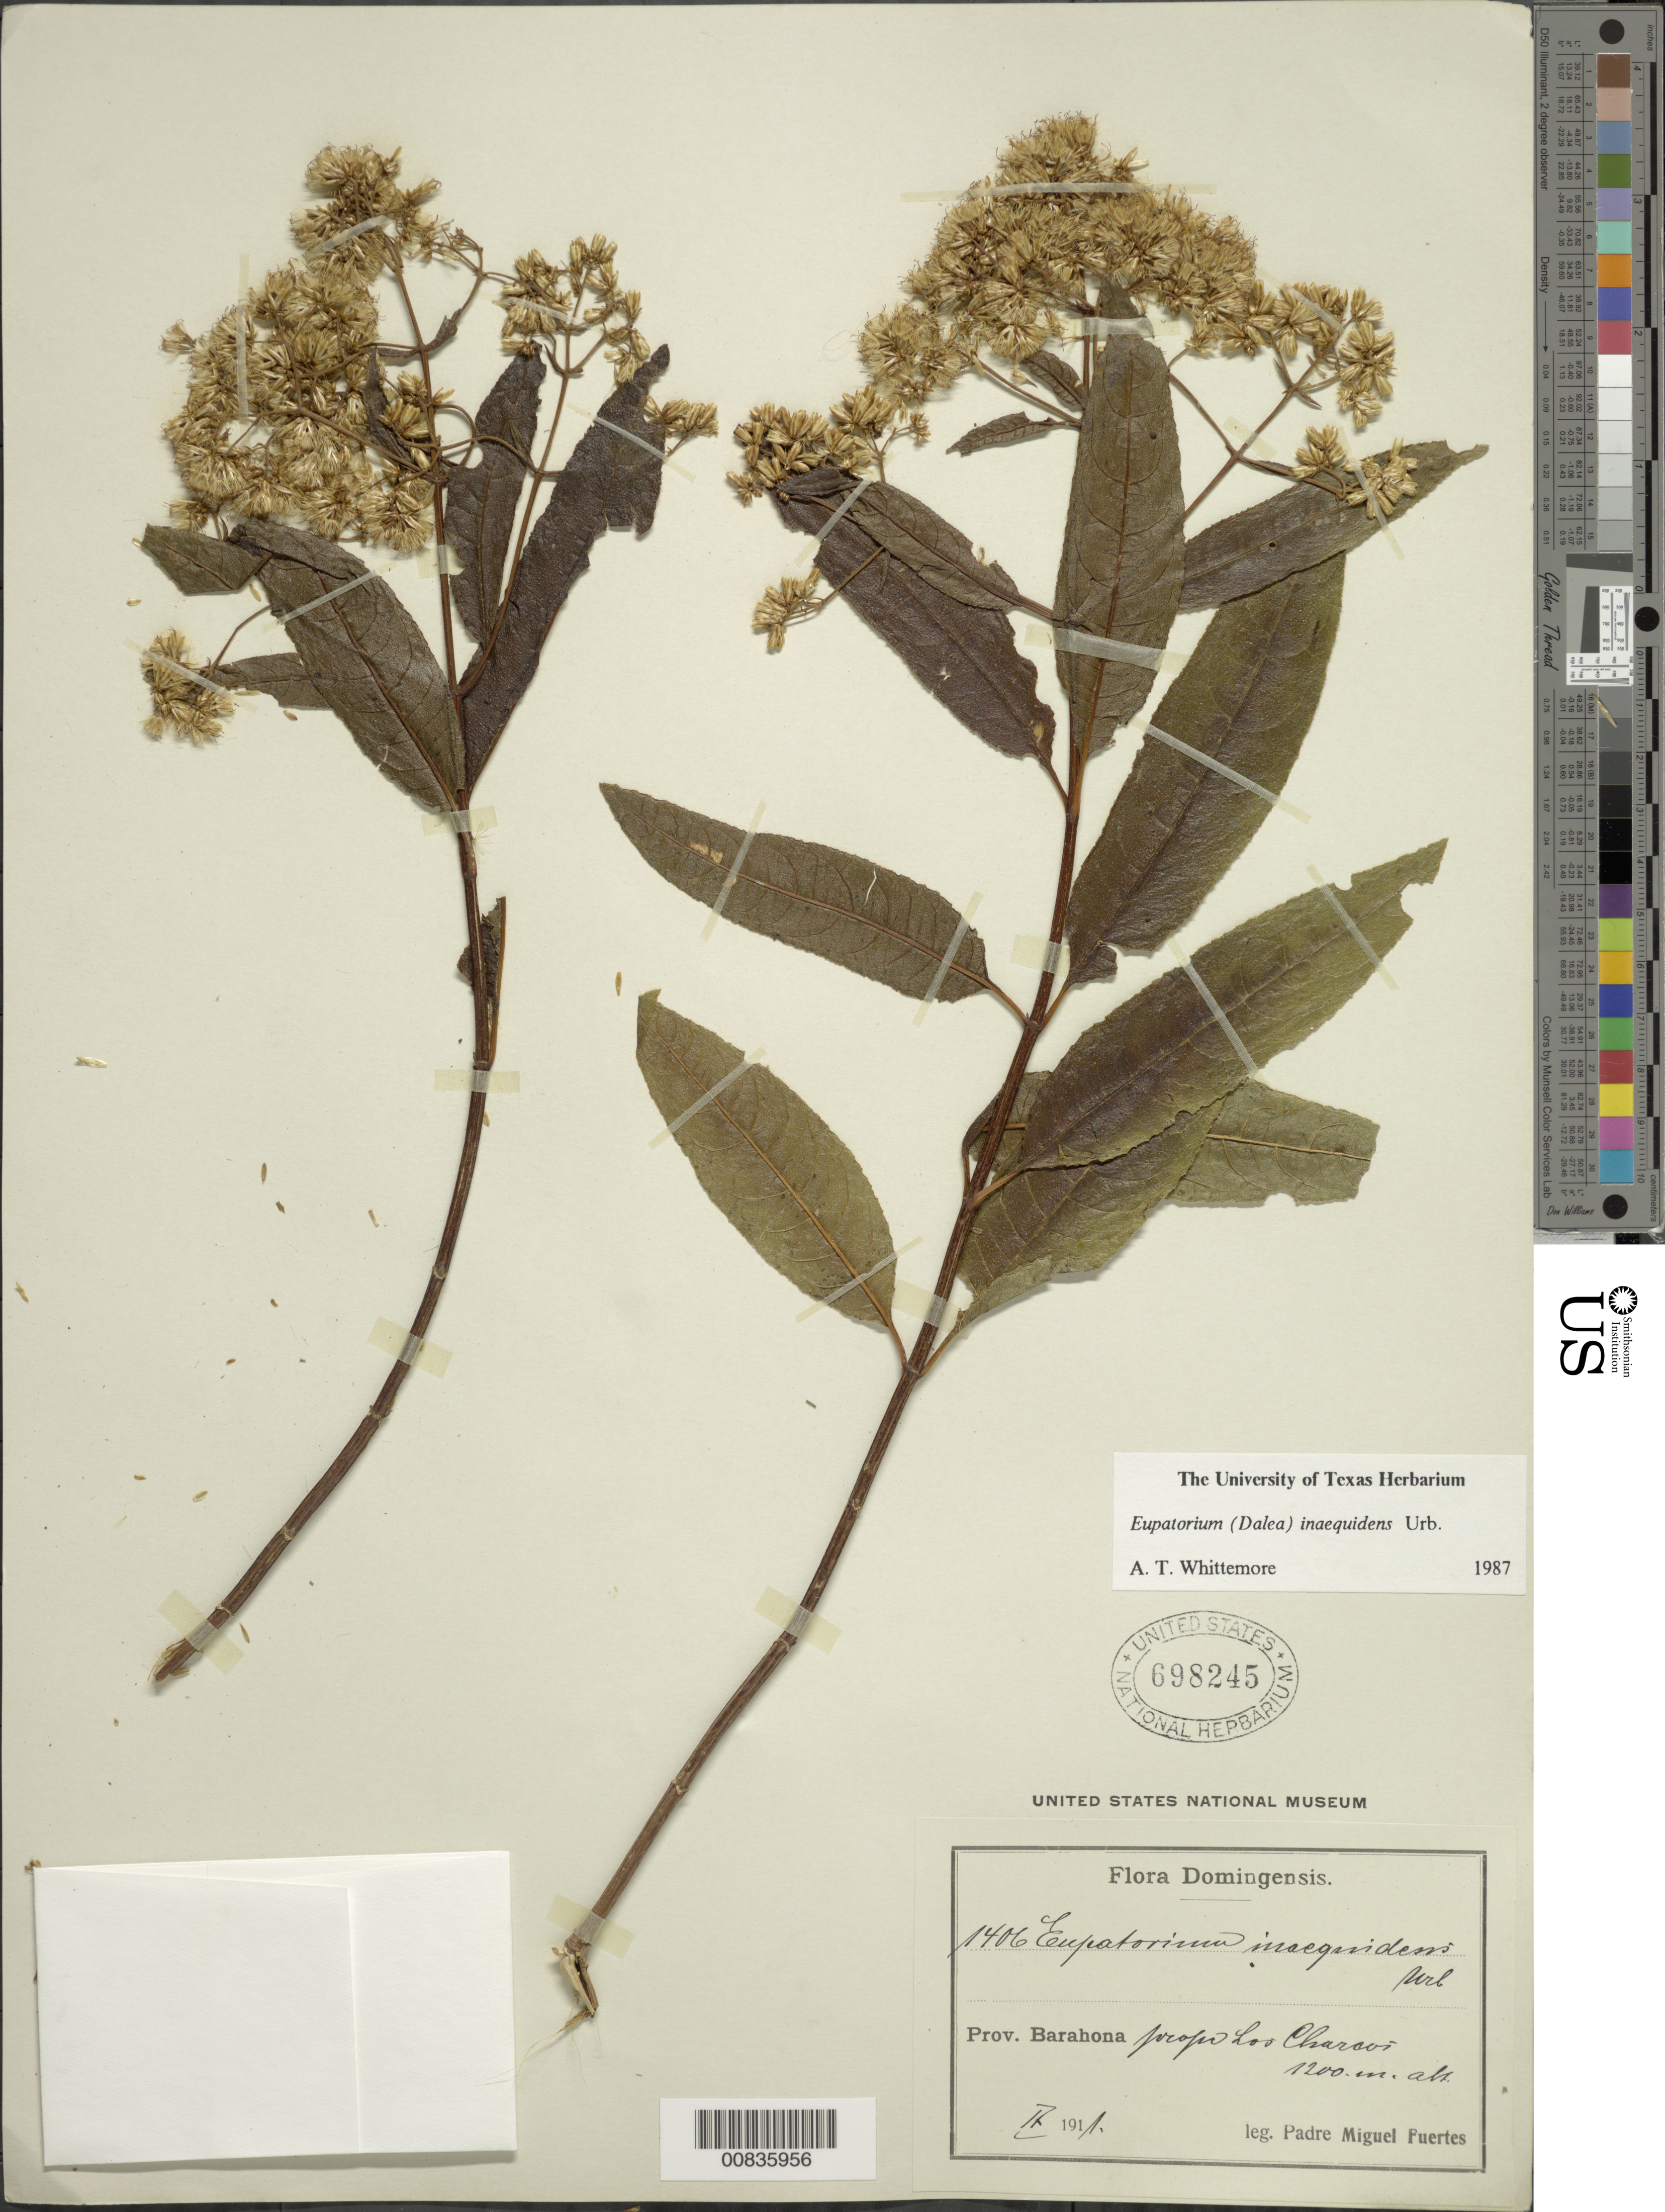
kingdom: Plantae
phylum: Tracheophyta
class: Magnoliopsida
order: Asterales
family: Asteraceae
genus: Critonia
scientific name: Critonia inaequidens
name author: (Urb.) R.M. King & H. Rob.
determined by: Whittemore, A. T.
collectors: M. D. Fuertes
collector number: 1406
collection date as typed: Sep 1911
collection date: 1911-09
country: Dominican Republic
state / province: Barahona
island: Hispaniola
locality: Charcos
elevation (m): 1200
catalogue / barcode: US 698245